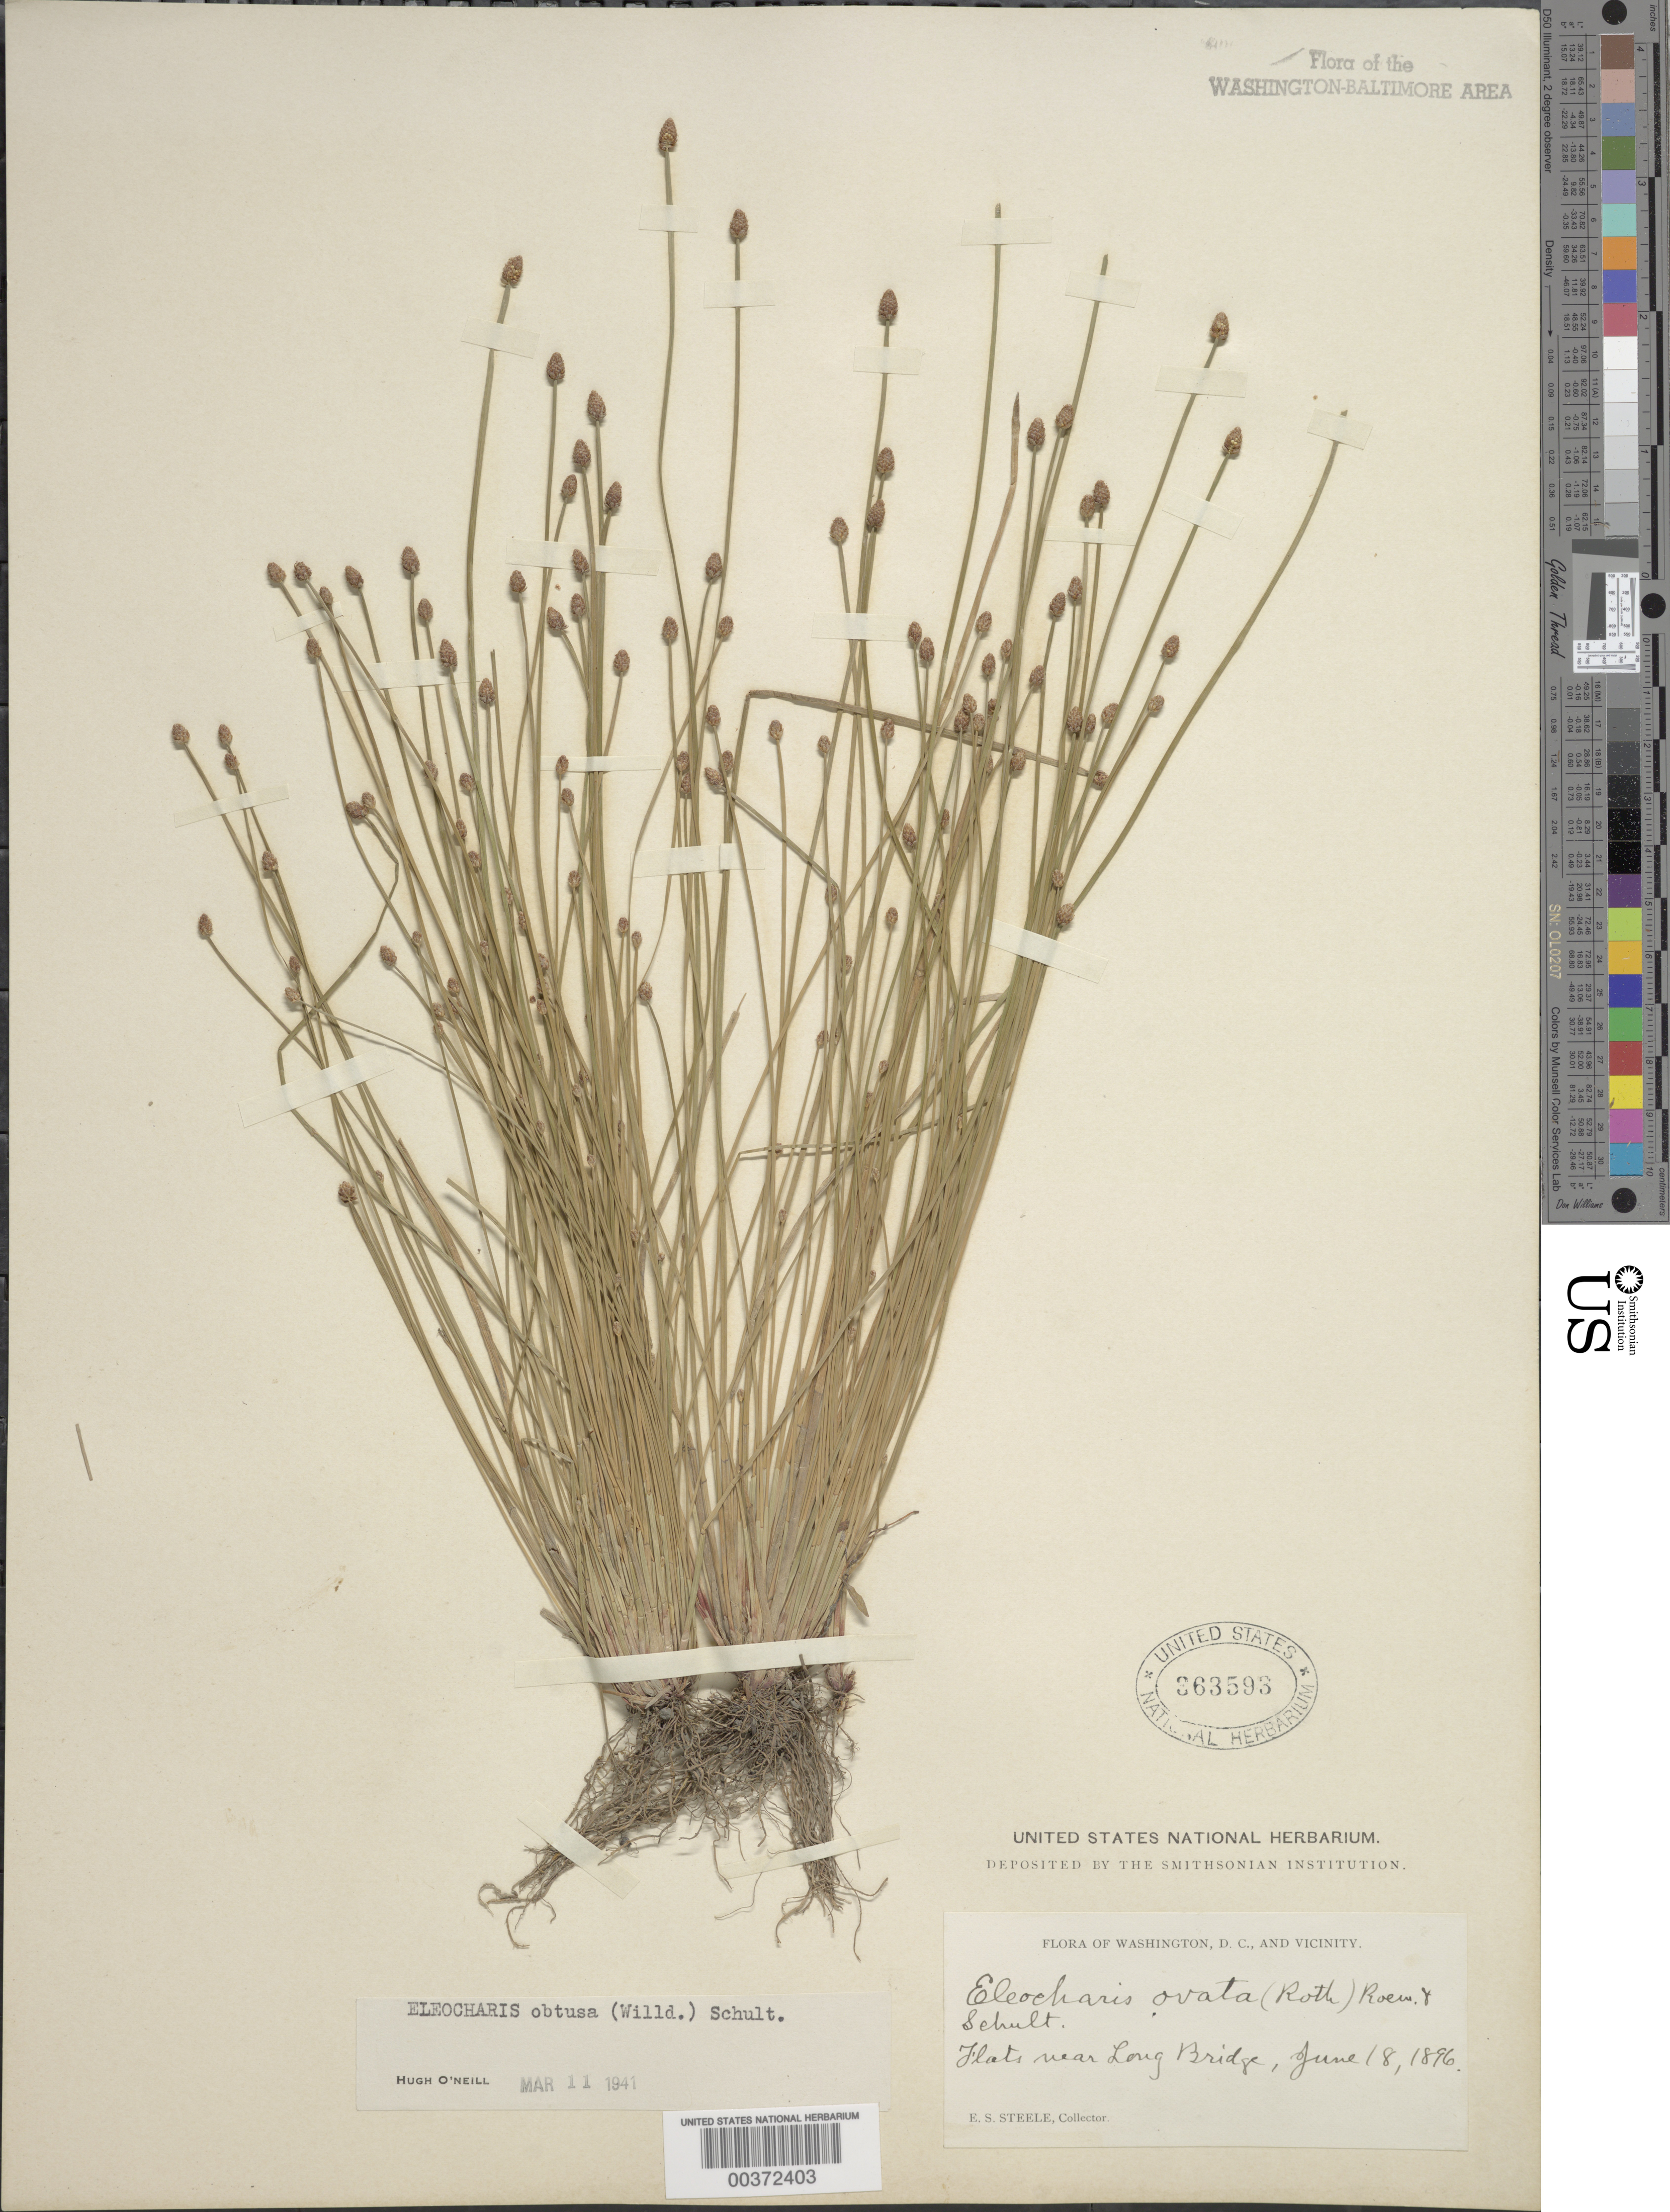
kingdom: Plantae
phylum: Tracheophyta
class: Liliopsida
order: Poales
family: Cyperaceae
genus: Eleocharis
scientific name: Eleocharis obtusa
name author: (Willd.) Schult.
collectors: E. Steele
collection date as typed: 18 Jun 1896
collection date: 1896-06-18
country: United States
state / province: District of Columbia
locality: flats near Long Bridge Washington DC Area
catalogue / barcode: US 363593